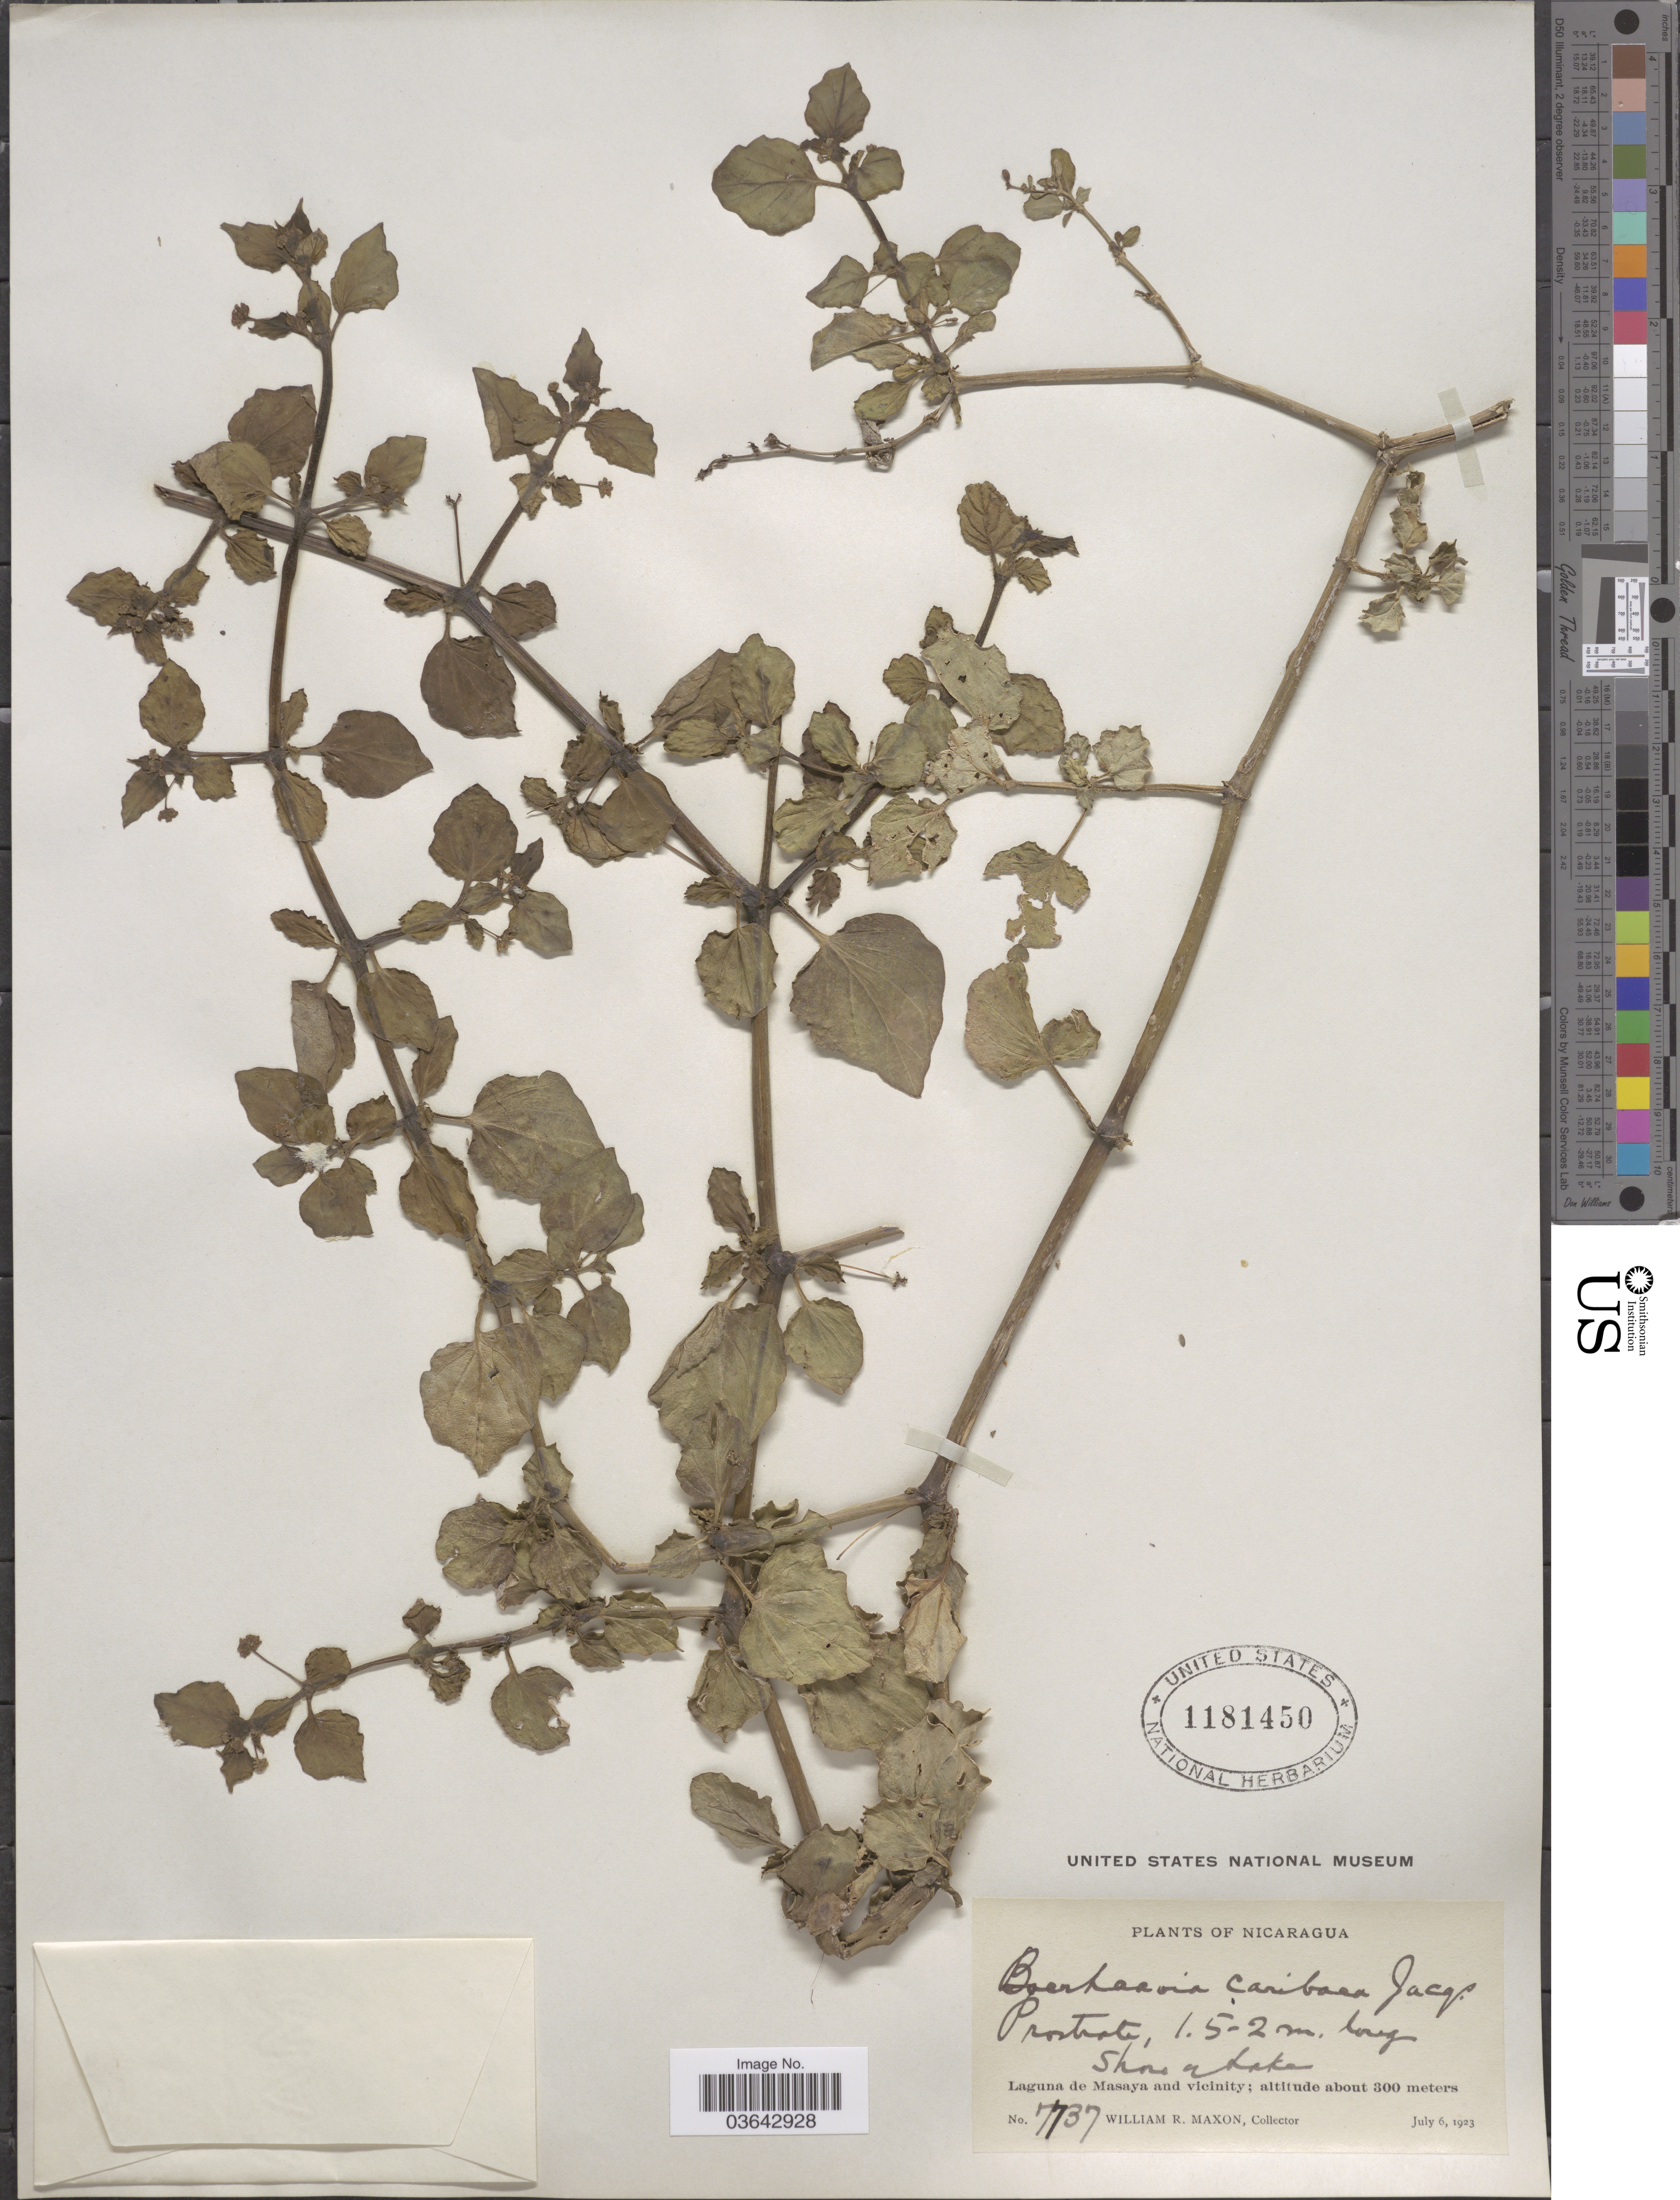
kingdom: Plantae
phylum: Tracheophyta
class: Magnoliopsida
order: Caryophyllales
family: Nyctaginaceae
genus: Boerhavia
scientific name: Boerhavia caribaea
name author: Jacq.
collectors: W. R. Maxon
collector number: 7737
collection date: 1923-07-06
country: Nicaragua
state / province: Masaya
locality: Laguna de Masaya and vicinity.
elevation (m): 300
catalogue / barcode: US 1181450